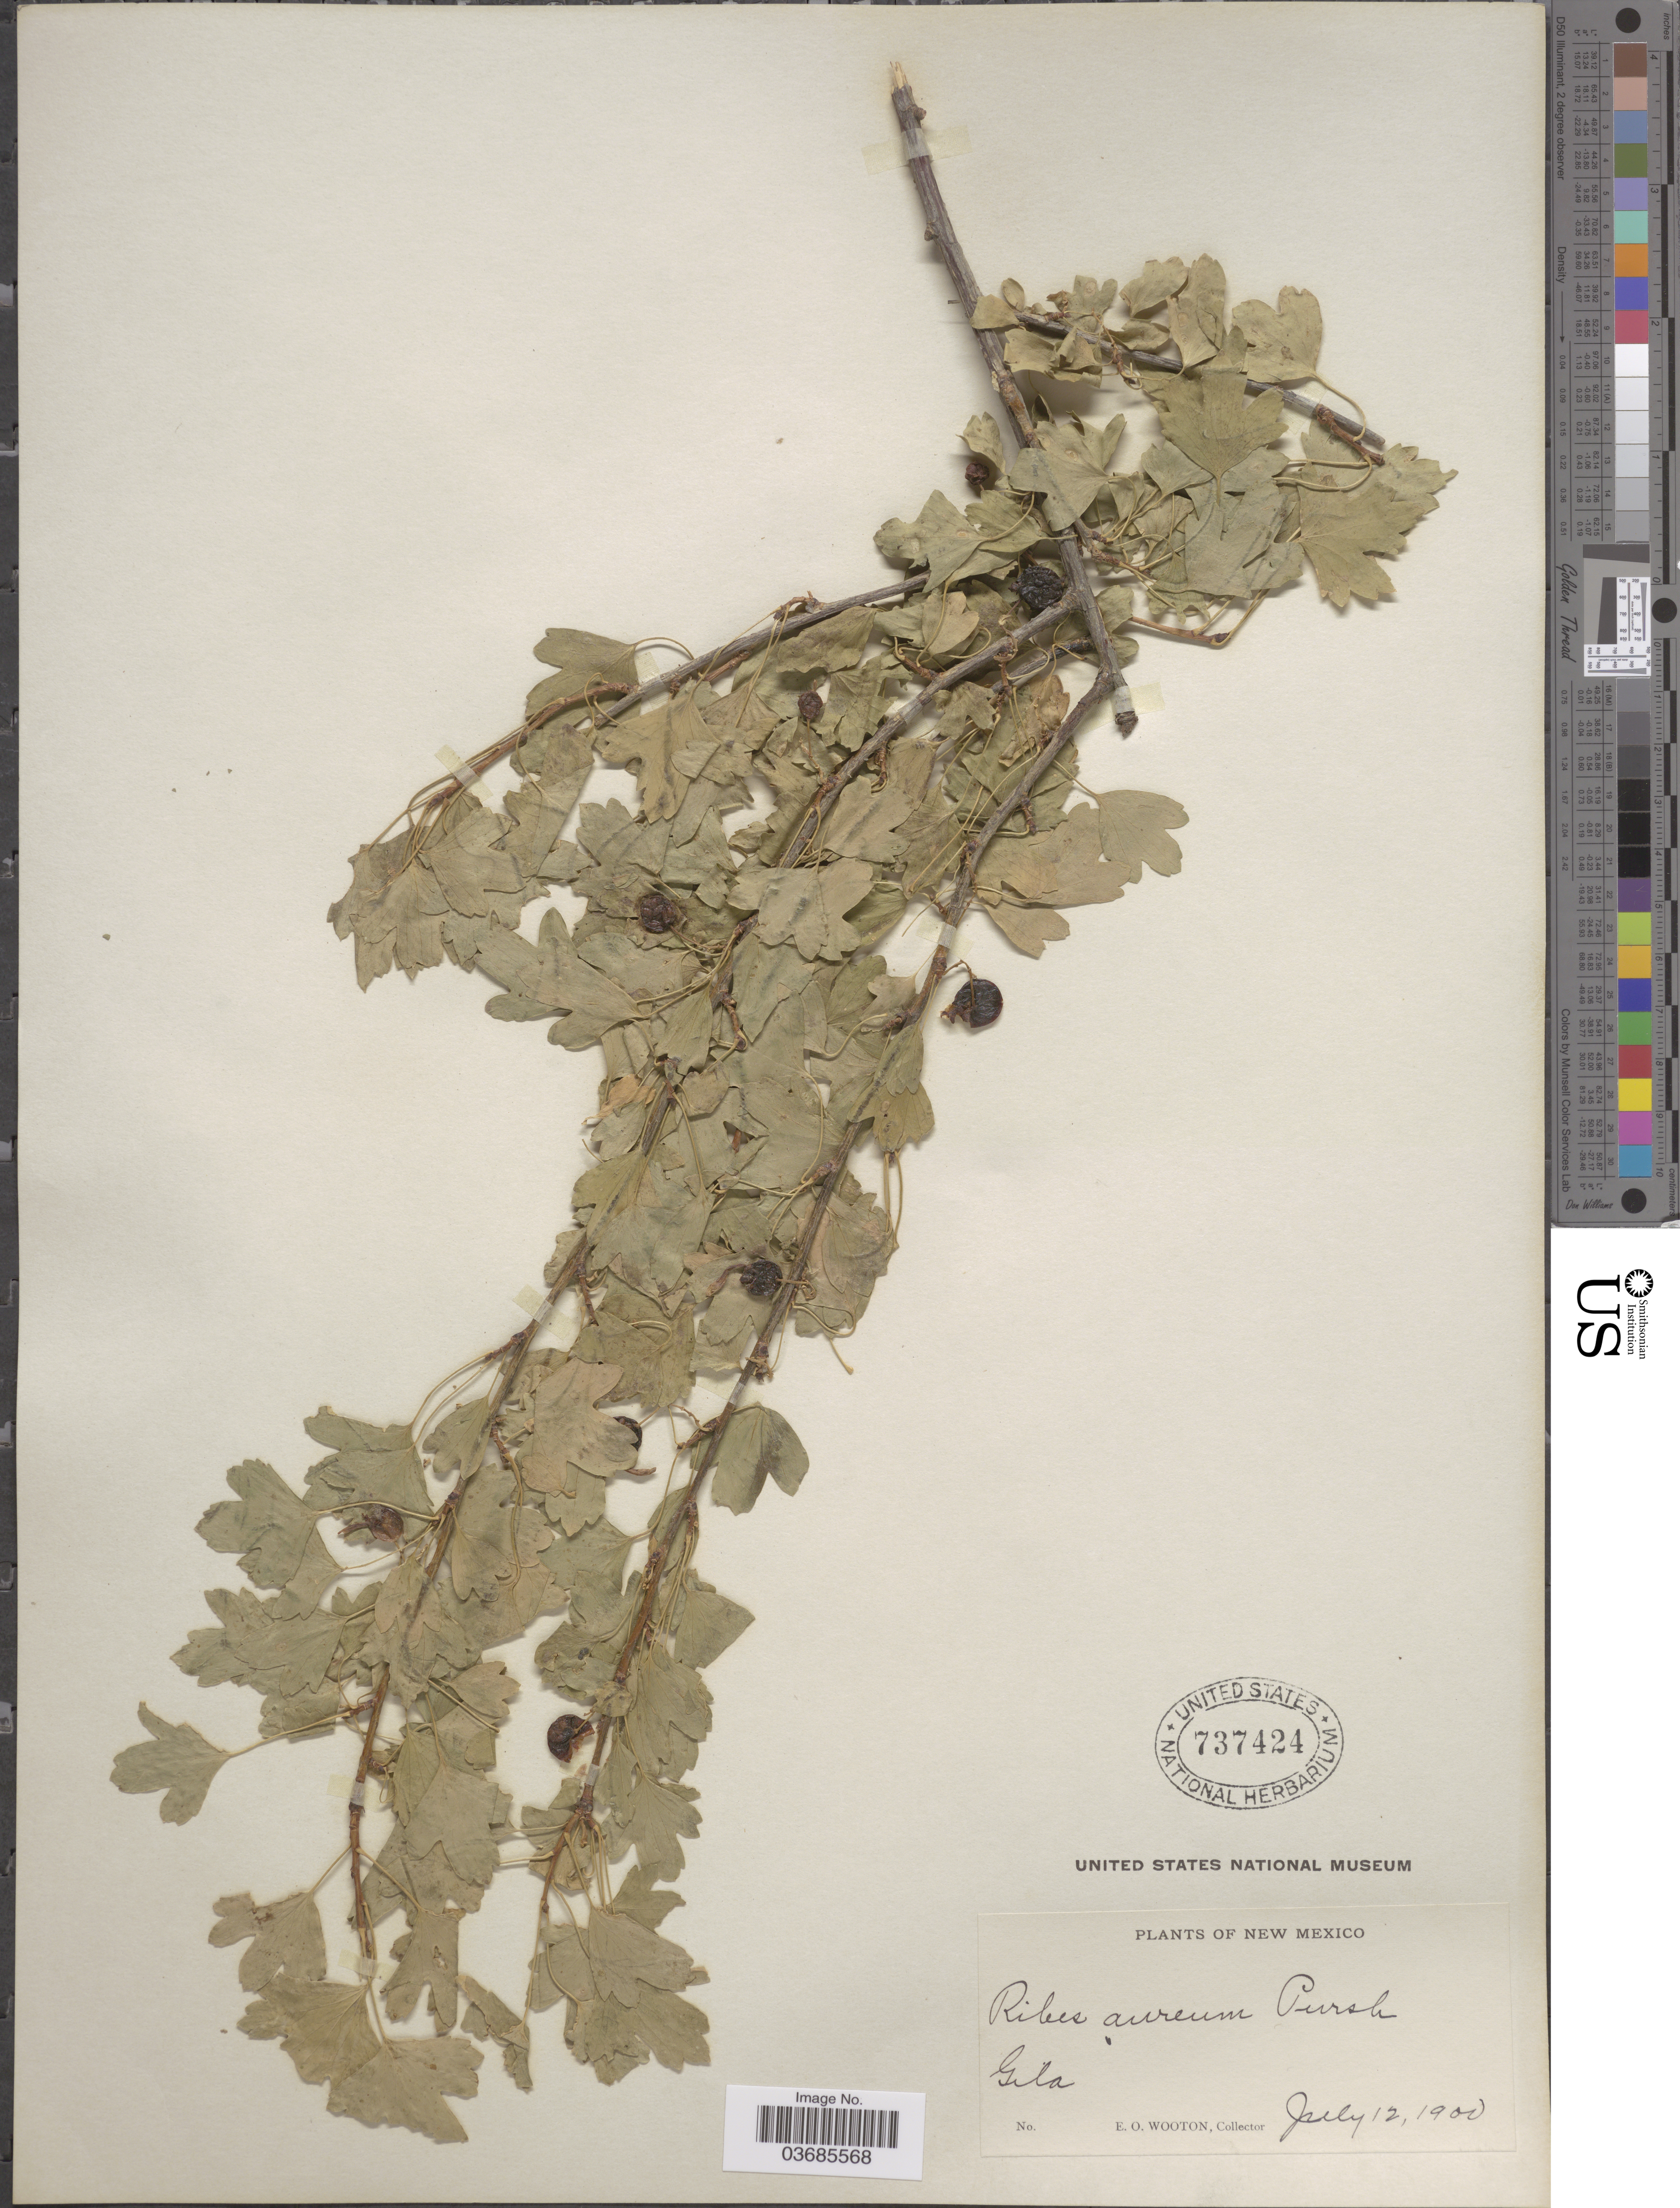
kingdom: Plantae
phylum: Tracheophyta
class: Magnoliopsida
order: Saxifragales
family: Grossulariaceae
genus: Ribes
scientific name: Ribes aureum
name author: Pursh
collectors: E. O. Wooton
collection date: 1900-07-12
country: United States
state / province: New Mexico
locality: Gila.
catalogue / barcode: US 737424